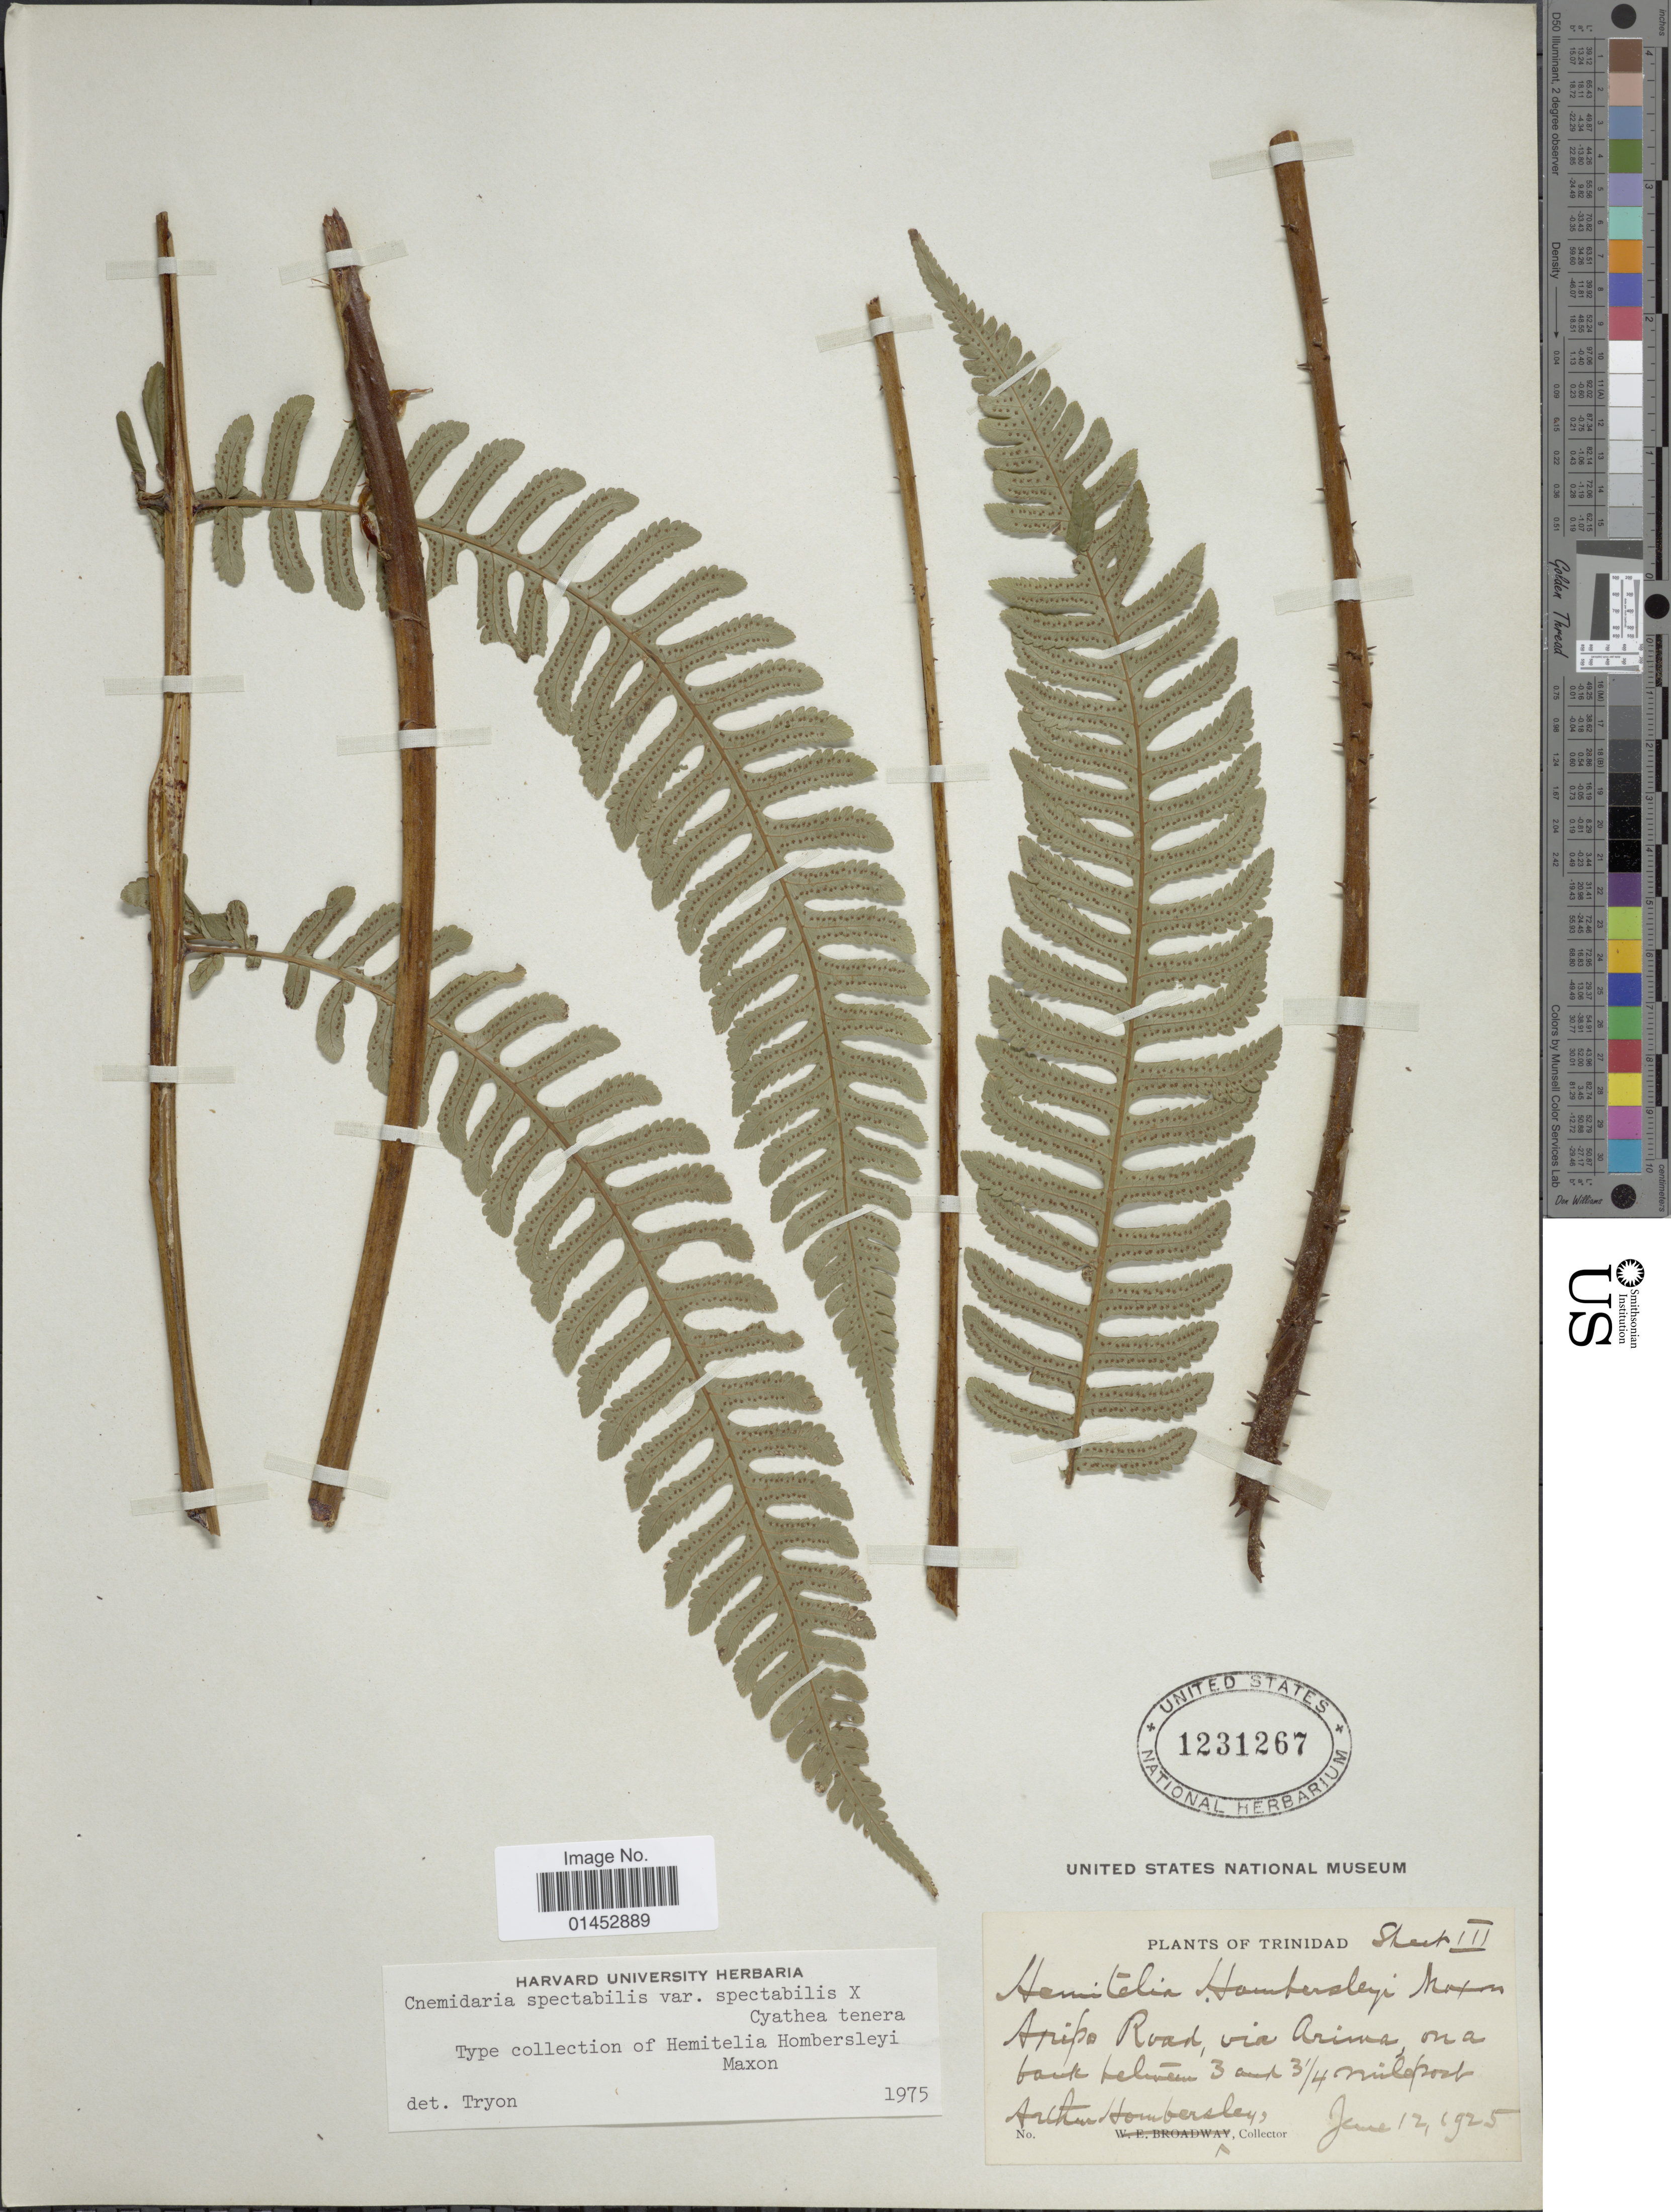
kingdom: Plantae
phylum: Tracheophyta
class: Polypodiopsida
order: Cyatheales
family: Cyatheaceae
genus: Cyathea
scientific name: Cyathea spectabilis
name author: (Kunze) Domin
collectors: A. Hombersley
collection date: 1925-06-12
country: Trinidad and Tobago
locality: Trinidad, Aripo Road via Arima, on a bank between 3 and 3¼ mile post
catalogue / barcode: US 1231267